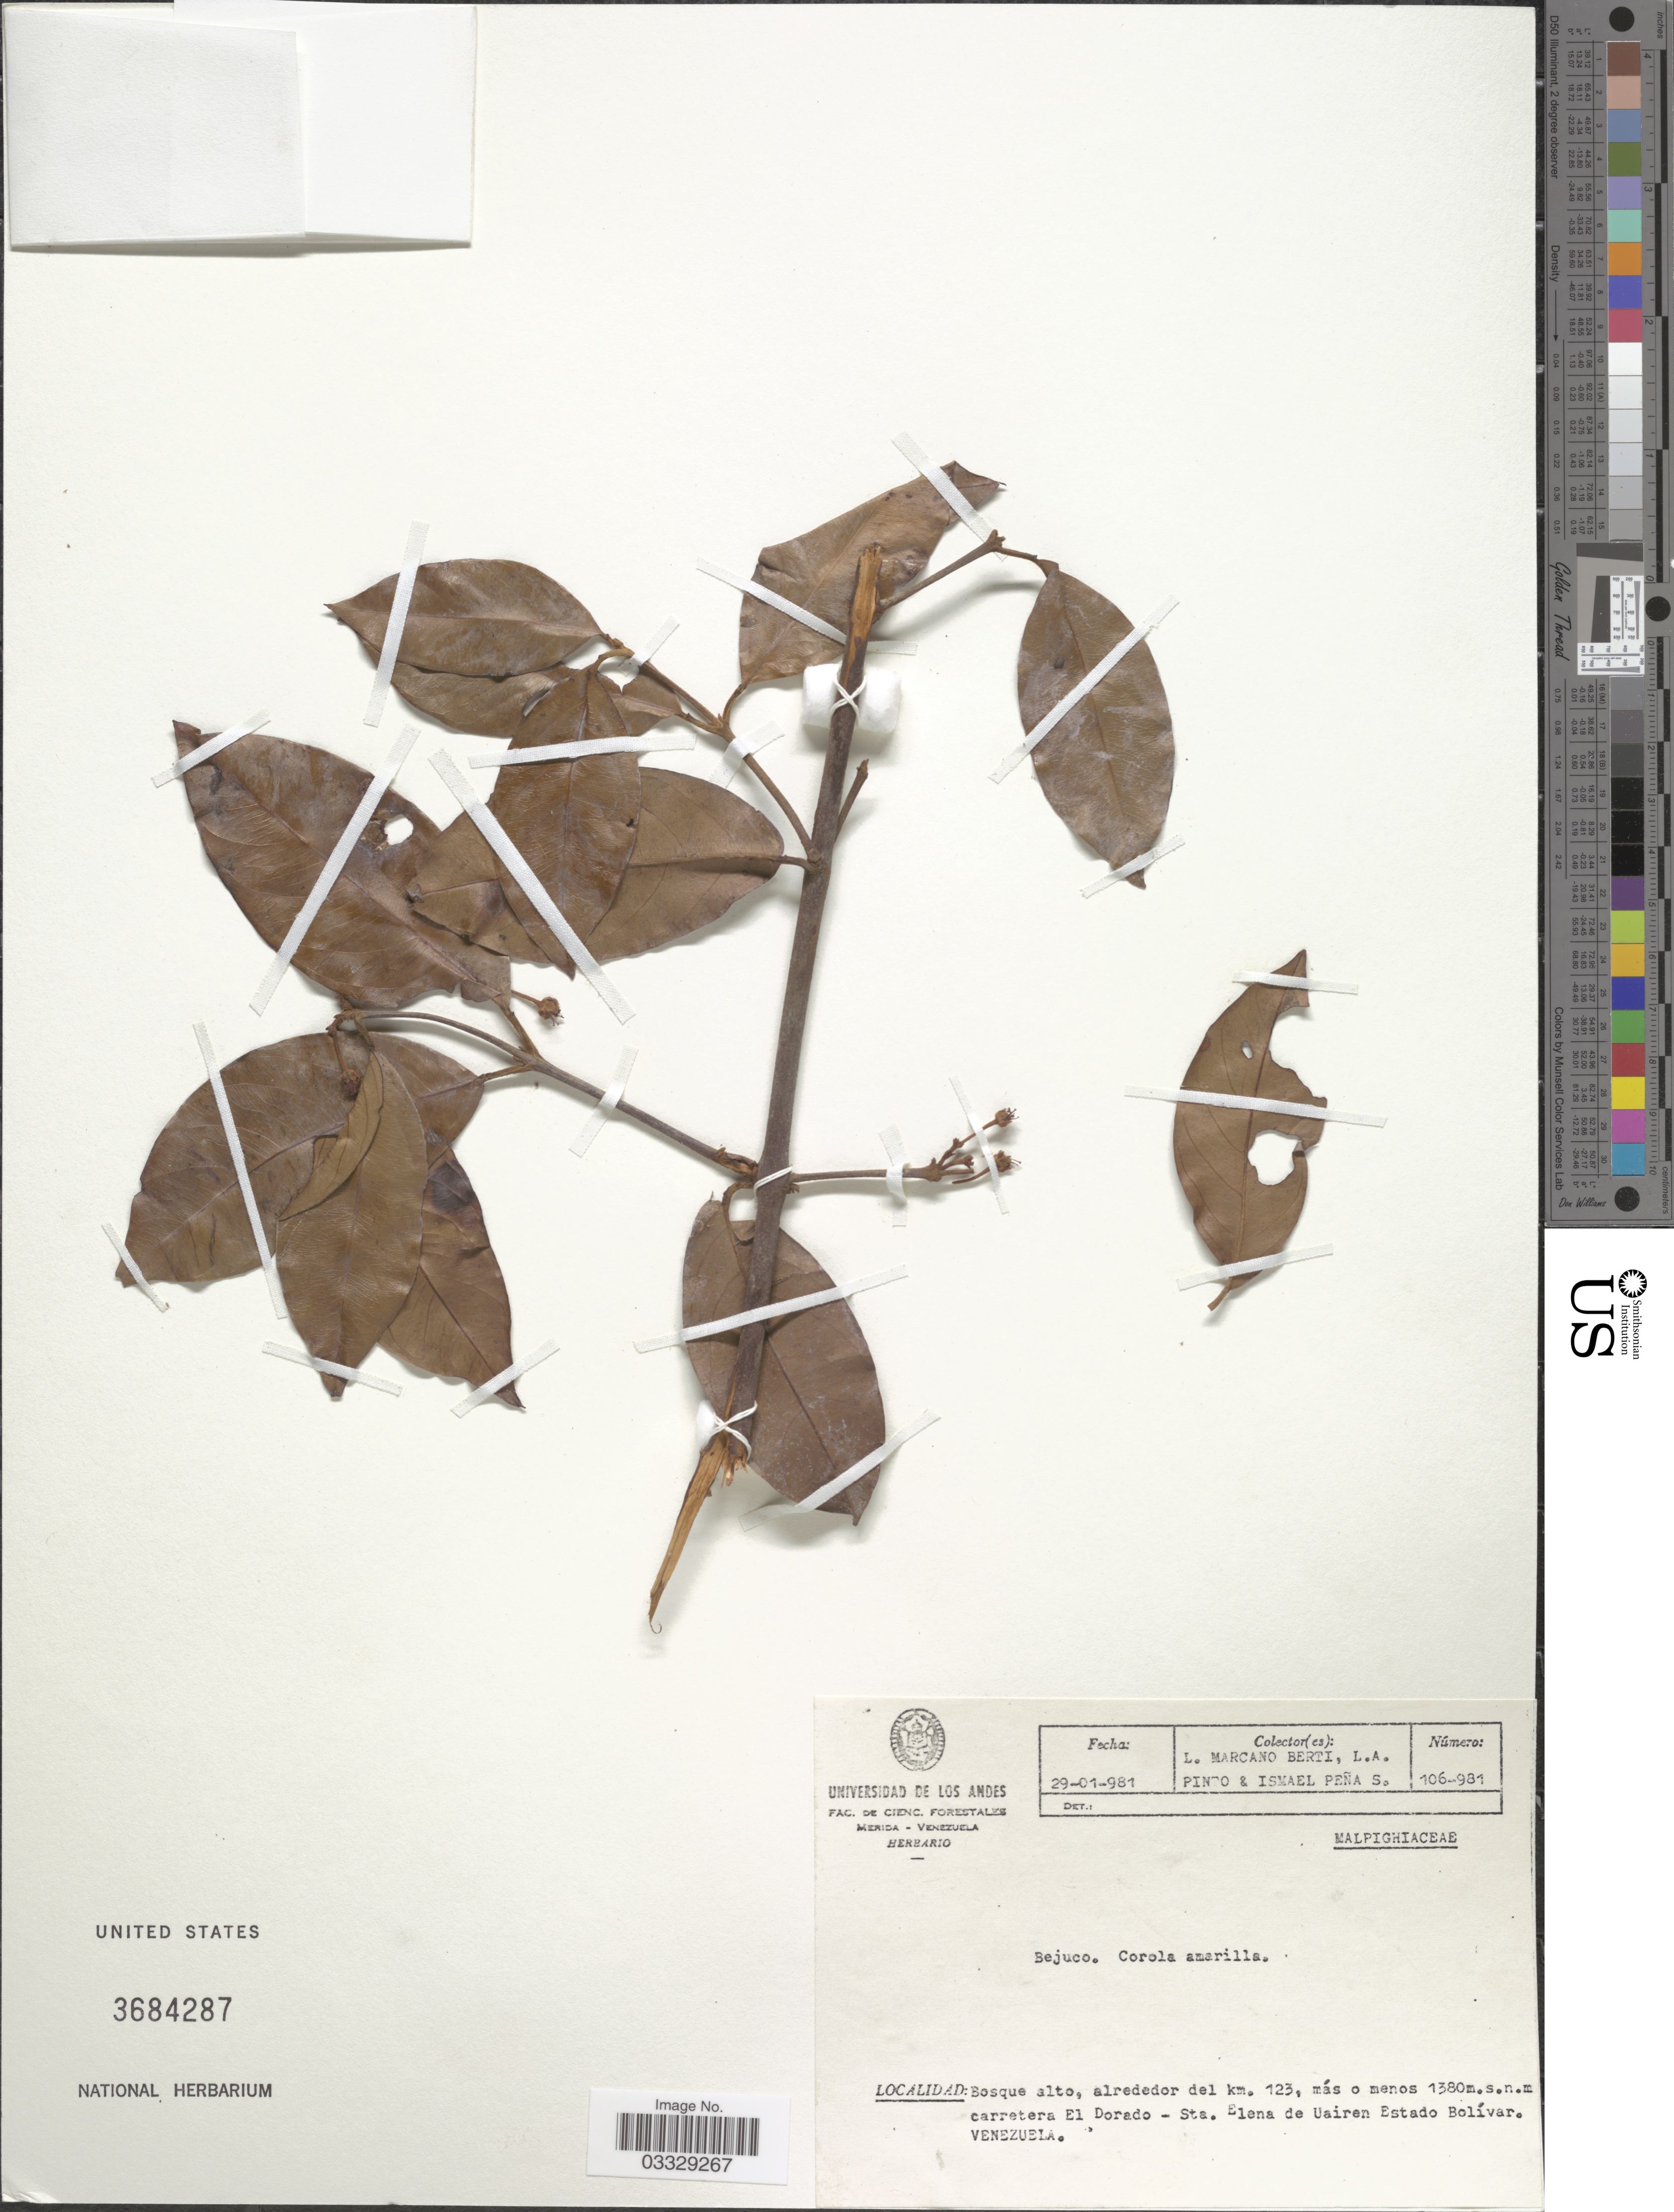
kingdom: Plantae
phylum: Tracheophyta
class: Magnoliopsida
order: Malpighiales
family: Malpighiaceae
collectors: L. Marcano-Berti, L. Pinto & I. Peña S.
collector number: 106-981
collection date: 1981-01-29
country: Venezuela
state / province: Bolivar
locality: Bosque alto, alrededor del 1 km. 123, carretera El Dorado- Sta. Elena de Uairen.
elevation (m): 1380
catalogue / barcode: US 3684287